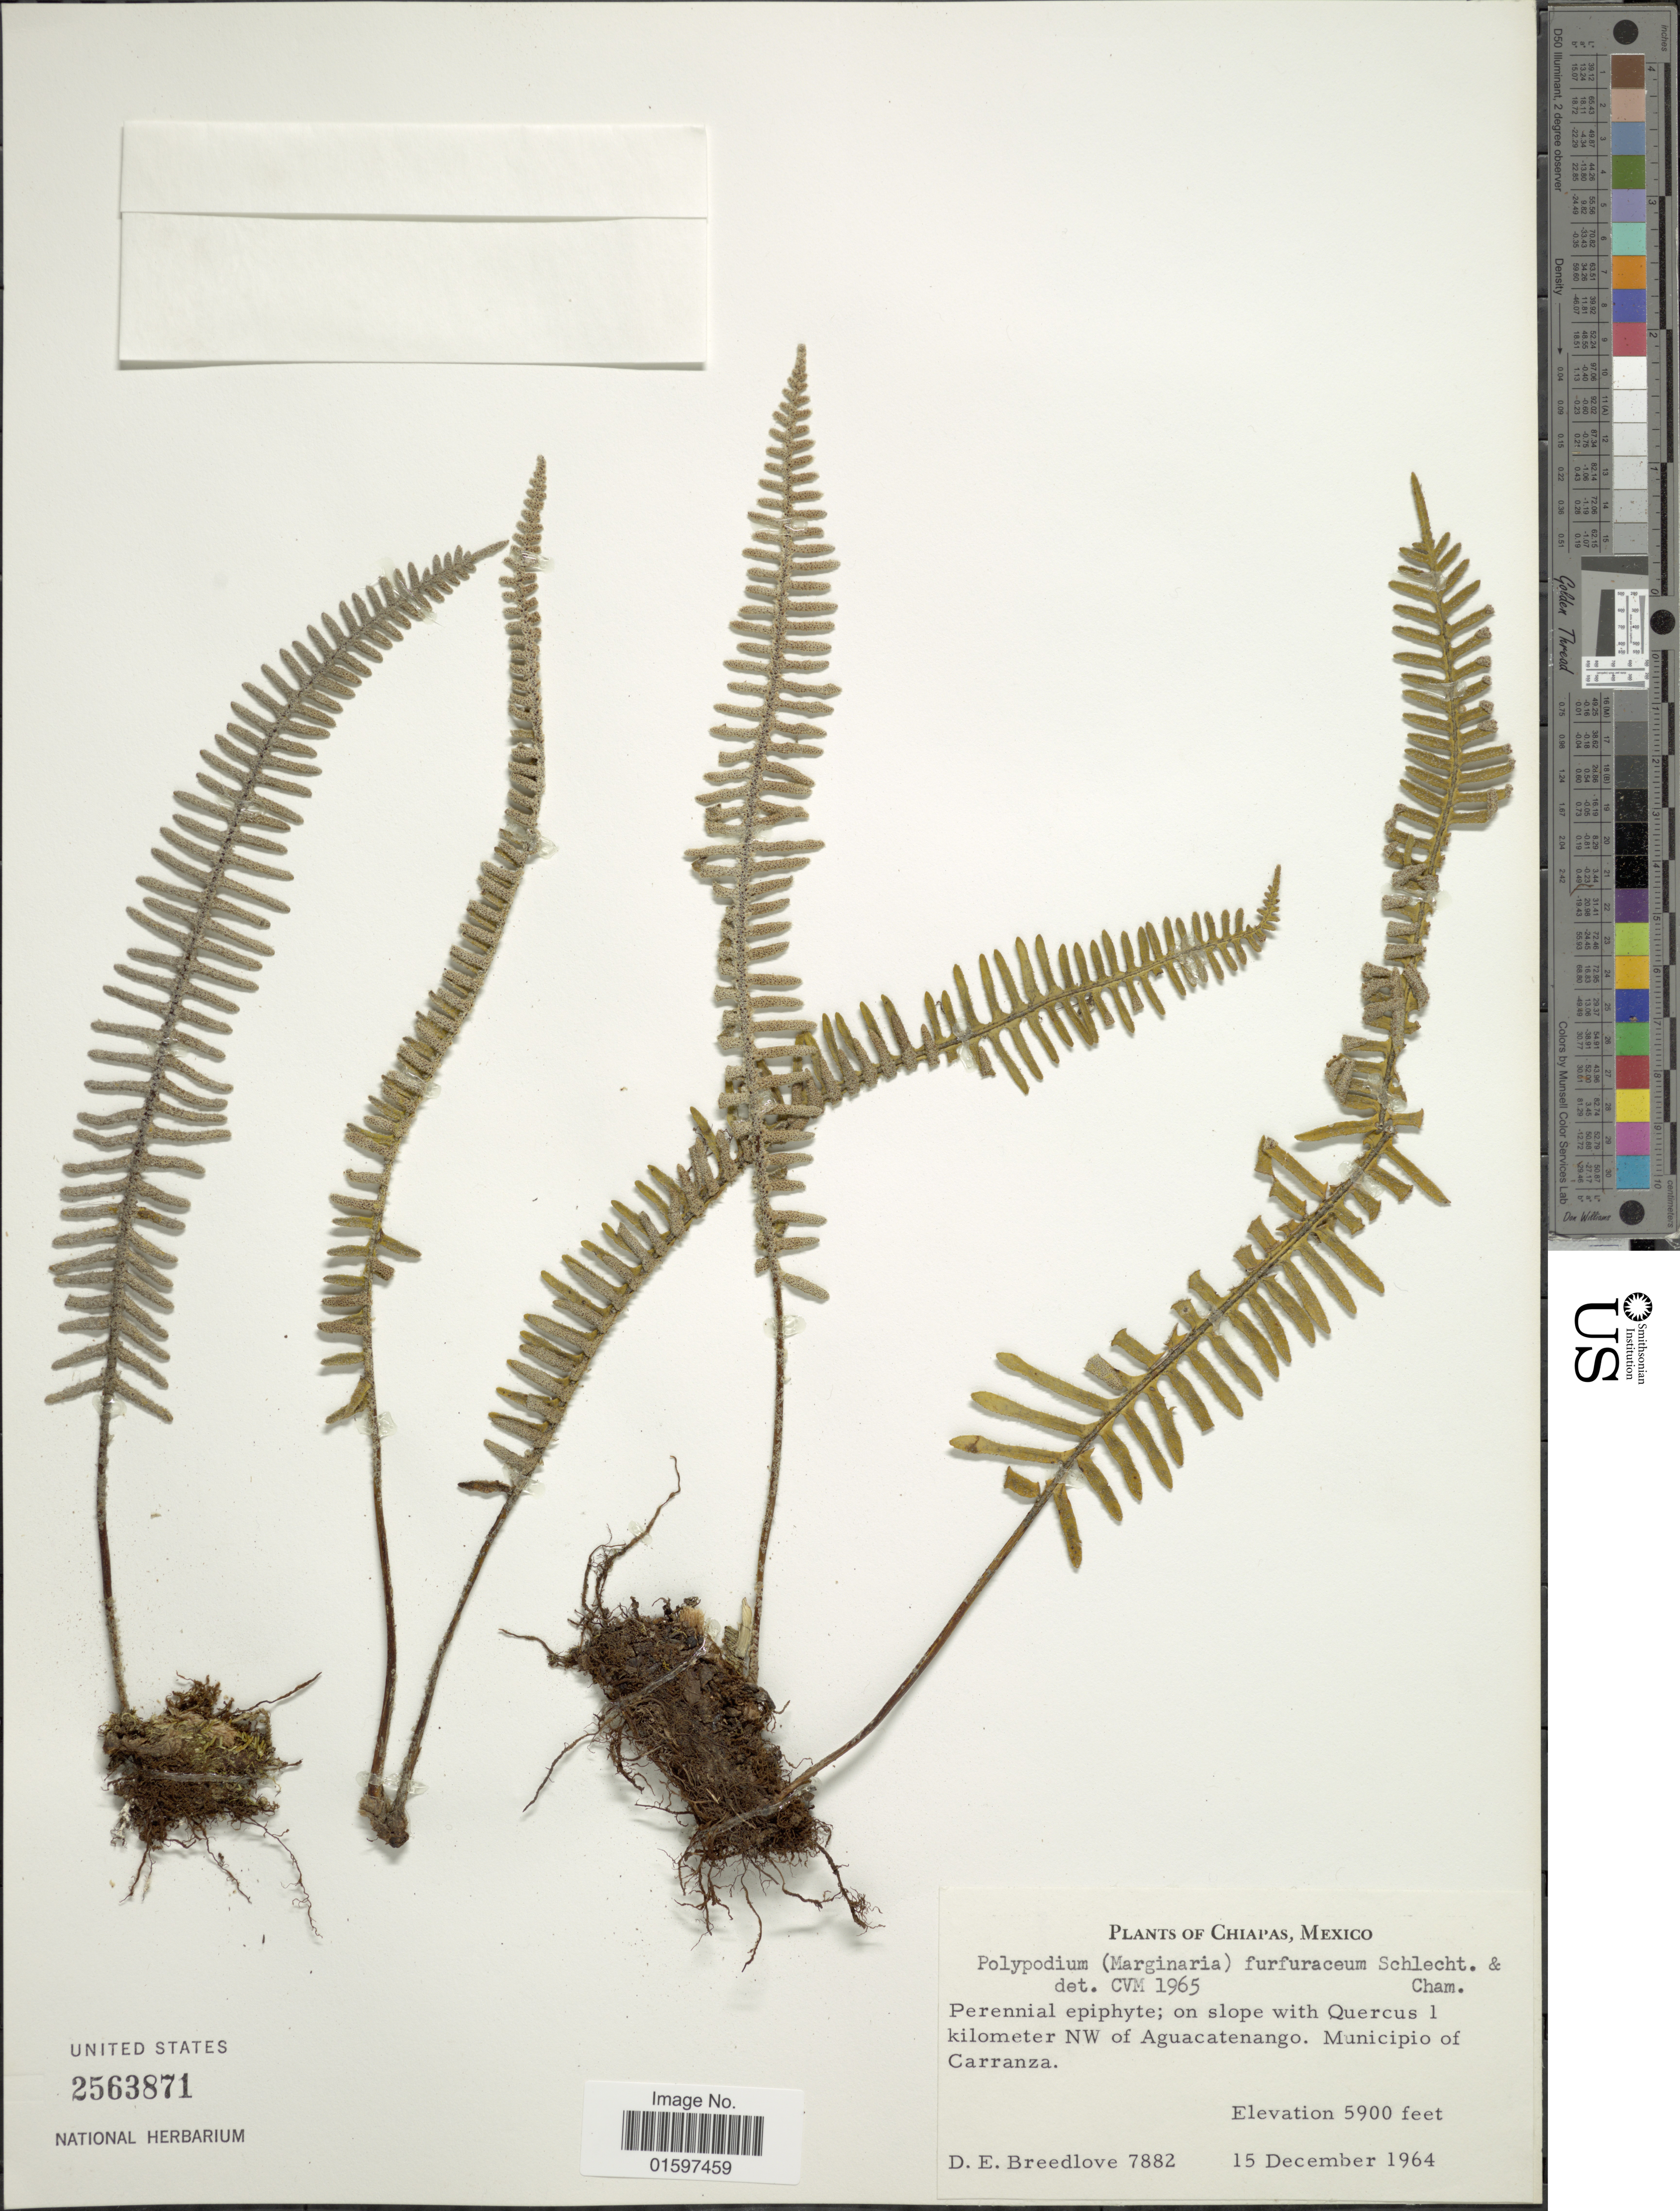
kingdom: Plantae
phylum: Tracheophyta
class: Polypodiopsida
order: Polypodiales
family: Polypodiaceae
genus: Pleopeltis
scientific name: Pleopeltis furfuracea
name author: (Schltdl. & Cham.) A.R. Sm. & Tejero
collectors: D. E. Breedlove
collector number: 7882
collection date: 1964-12-15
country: Mexico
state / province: Chiapas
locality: Perennial epiphyte; on slope with Quercus 1 kilometer NW of Aguacatenango, Municipio of Carranza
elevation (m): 1798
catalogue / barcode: US 2563871